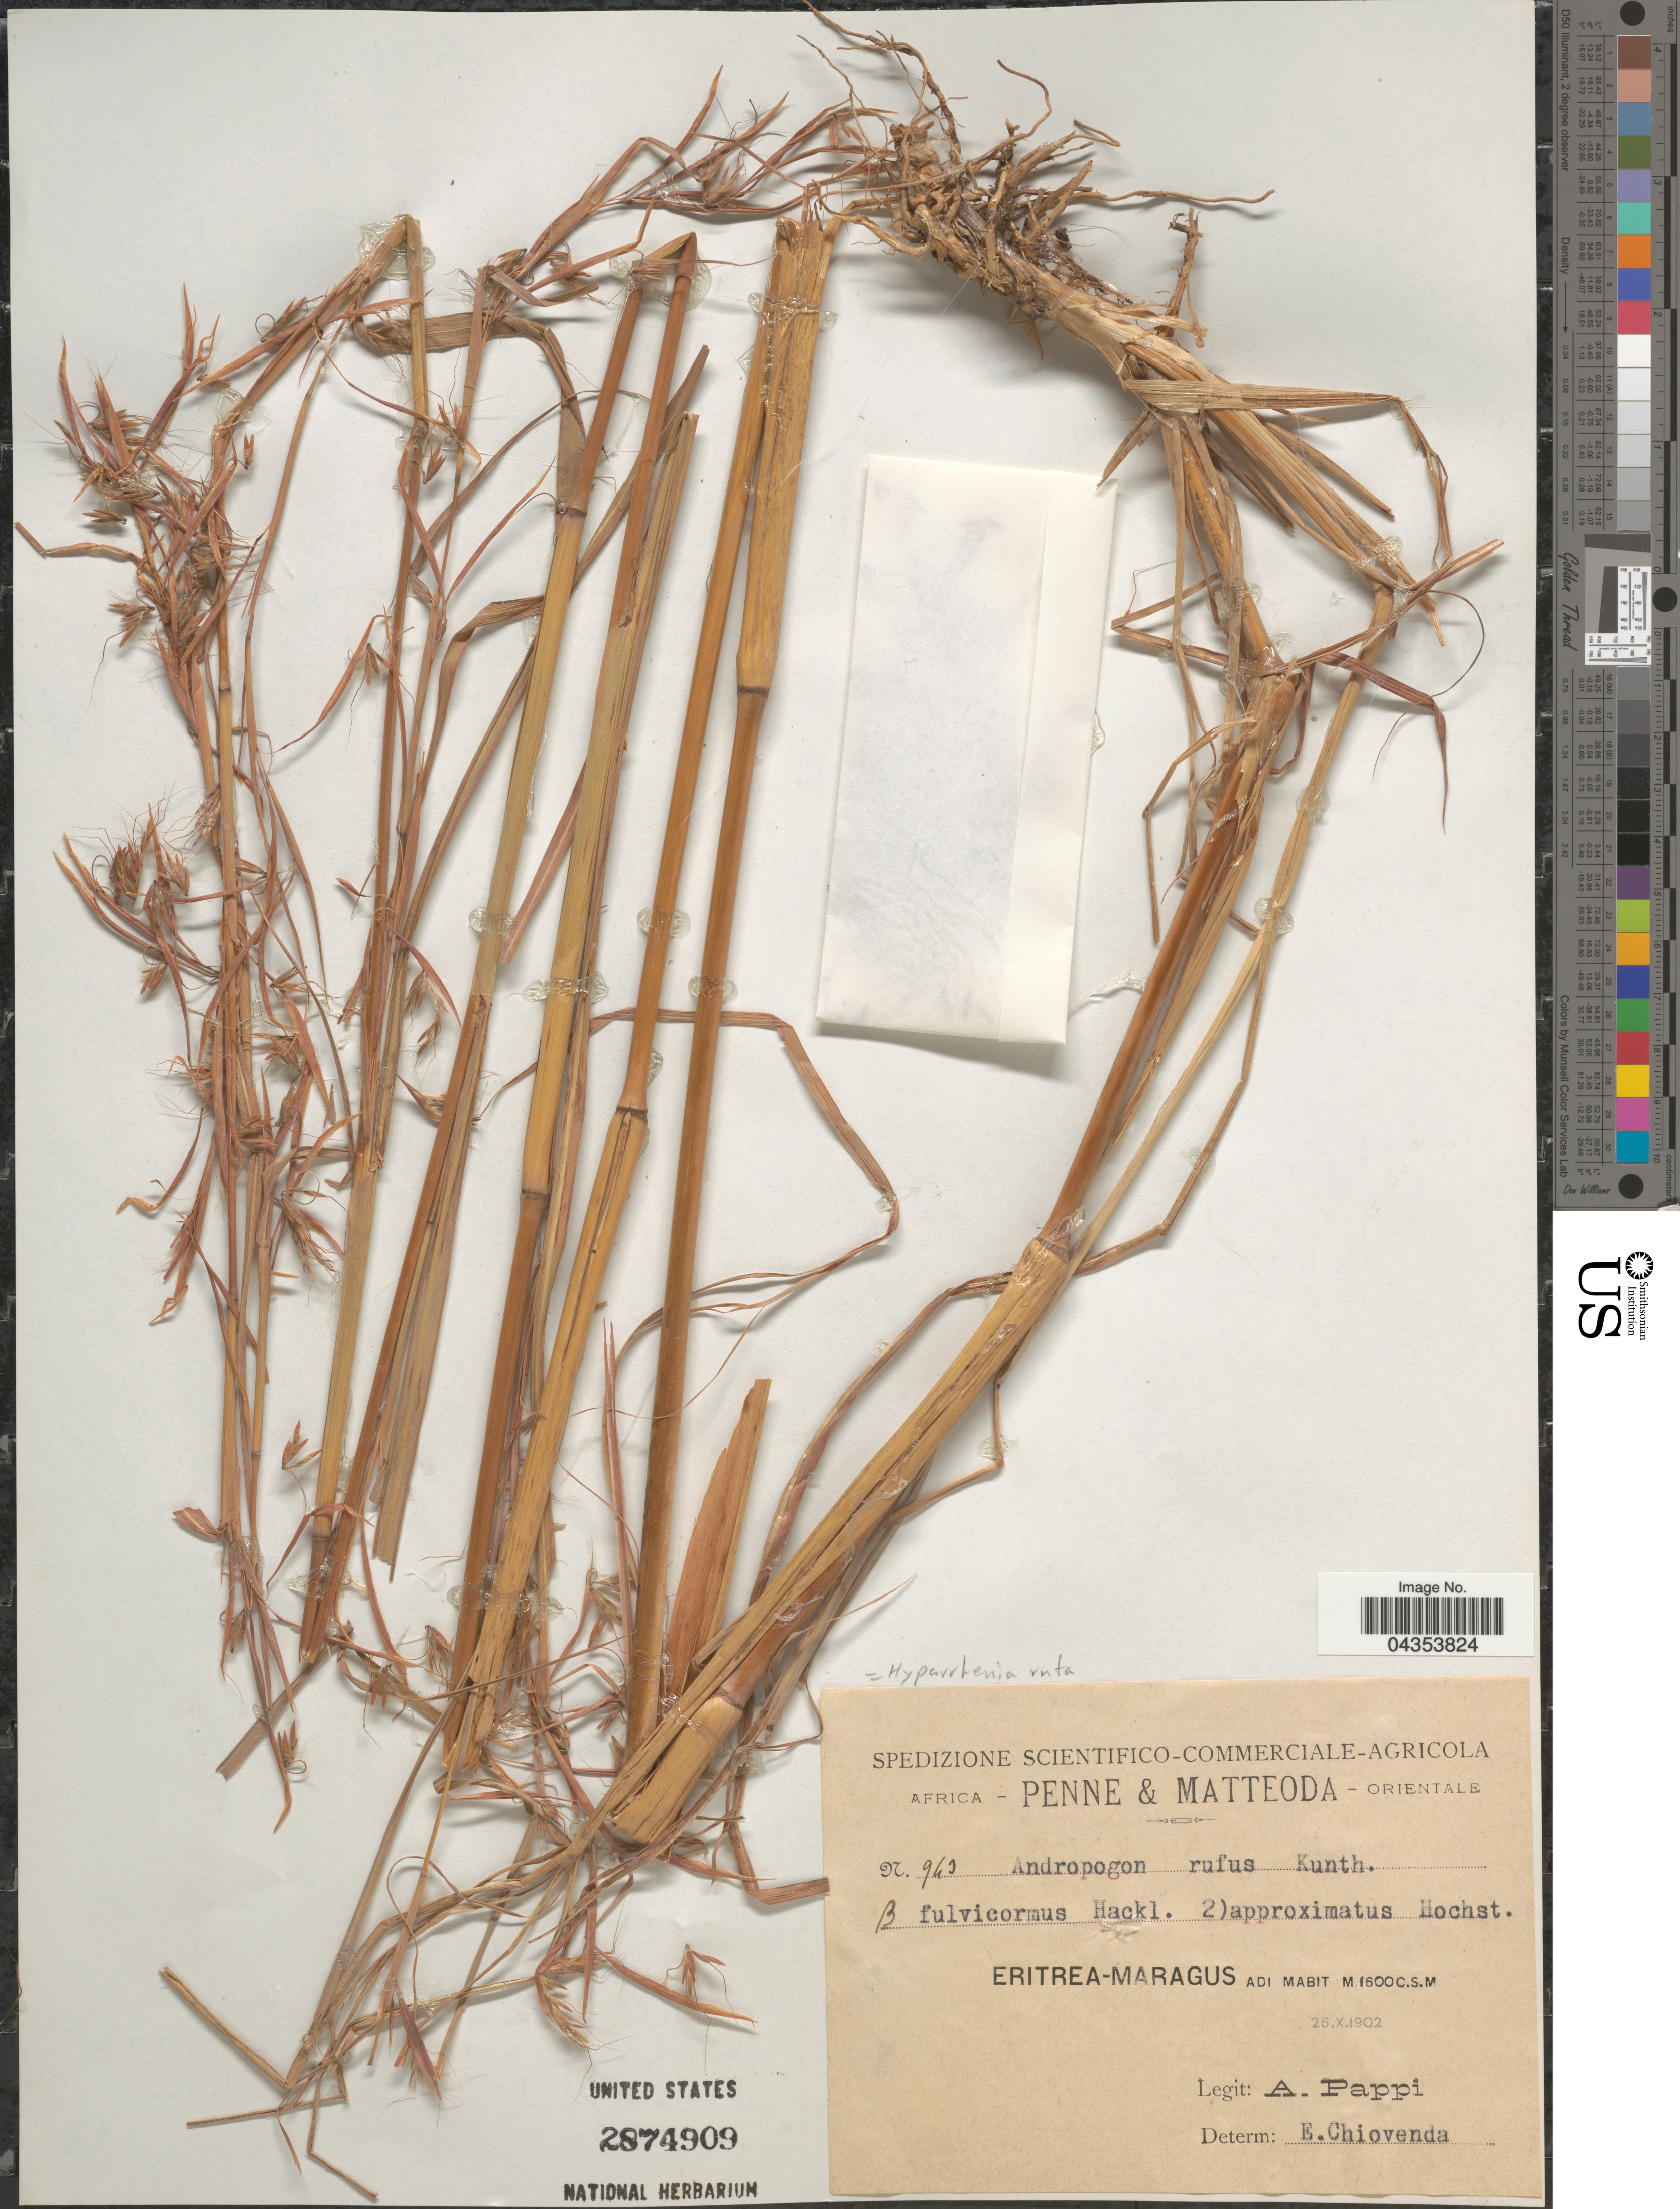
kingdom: Plantae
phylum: Tracheophyta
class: Liliopsida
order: Poales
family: Poaceae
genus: Hyparrhenia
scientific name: Hyparrhenia rufa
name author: (Nees) Stapf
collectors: A. Pappi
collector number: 943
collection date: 1902-10-26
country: Eritrea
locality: Africa Orientale. Maragus adi Mabit.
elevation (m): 1600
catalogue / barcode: US 2874909